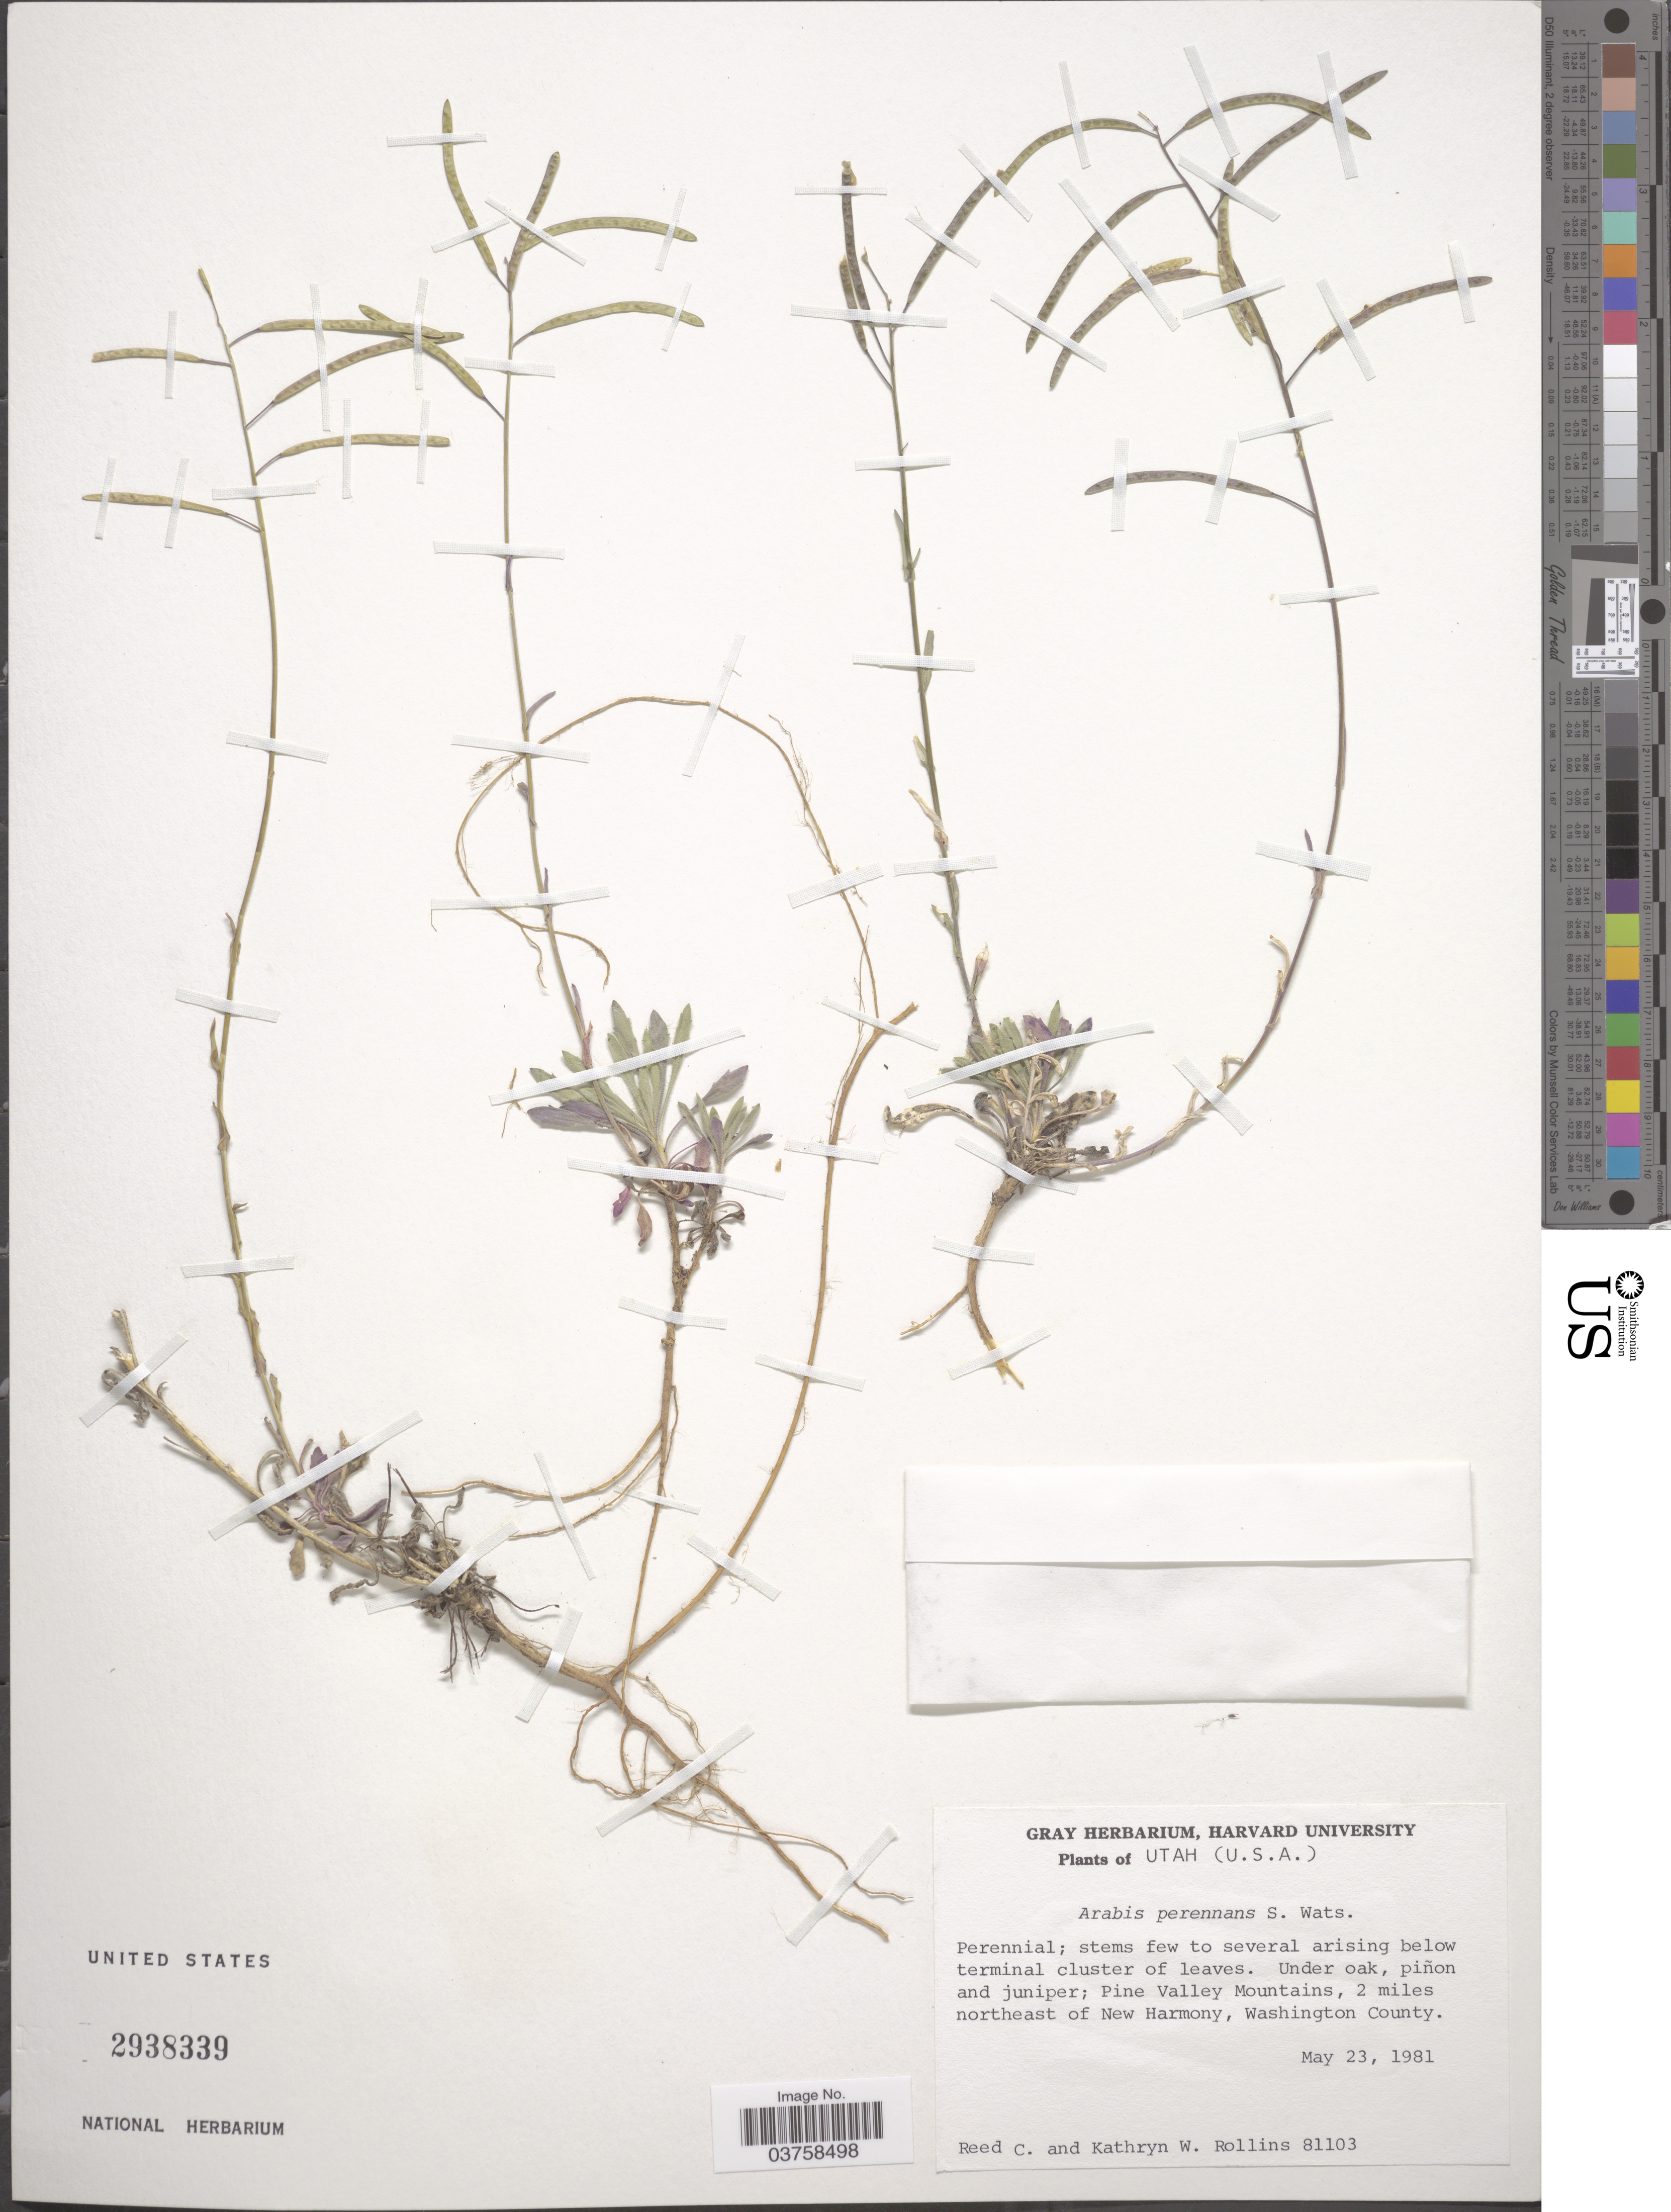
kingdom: Plantae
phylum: Tracheophyta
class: Magnoliopsida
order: Brassicales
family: Brassicaceae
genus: Arabis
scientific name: Arabis perennans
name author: S. Watson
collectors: R. C. Rollins & K. W. Rollins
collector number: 81103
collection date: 1981-05-23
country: United States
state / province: Utah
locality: Pine Valley Mountains, 2 miles northeast of New Harmony, Washington County.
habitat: under oak, pinon and juniper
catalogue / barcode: US 2938339